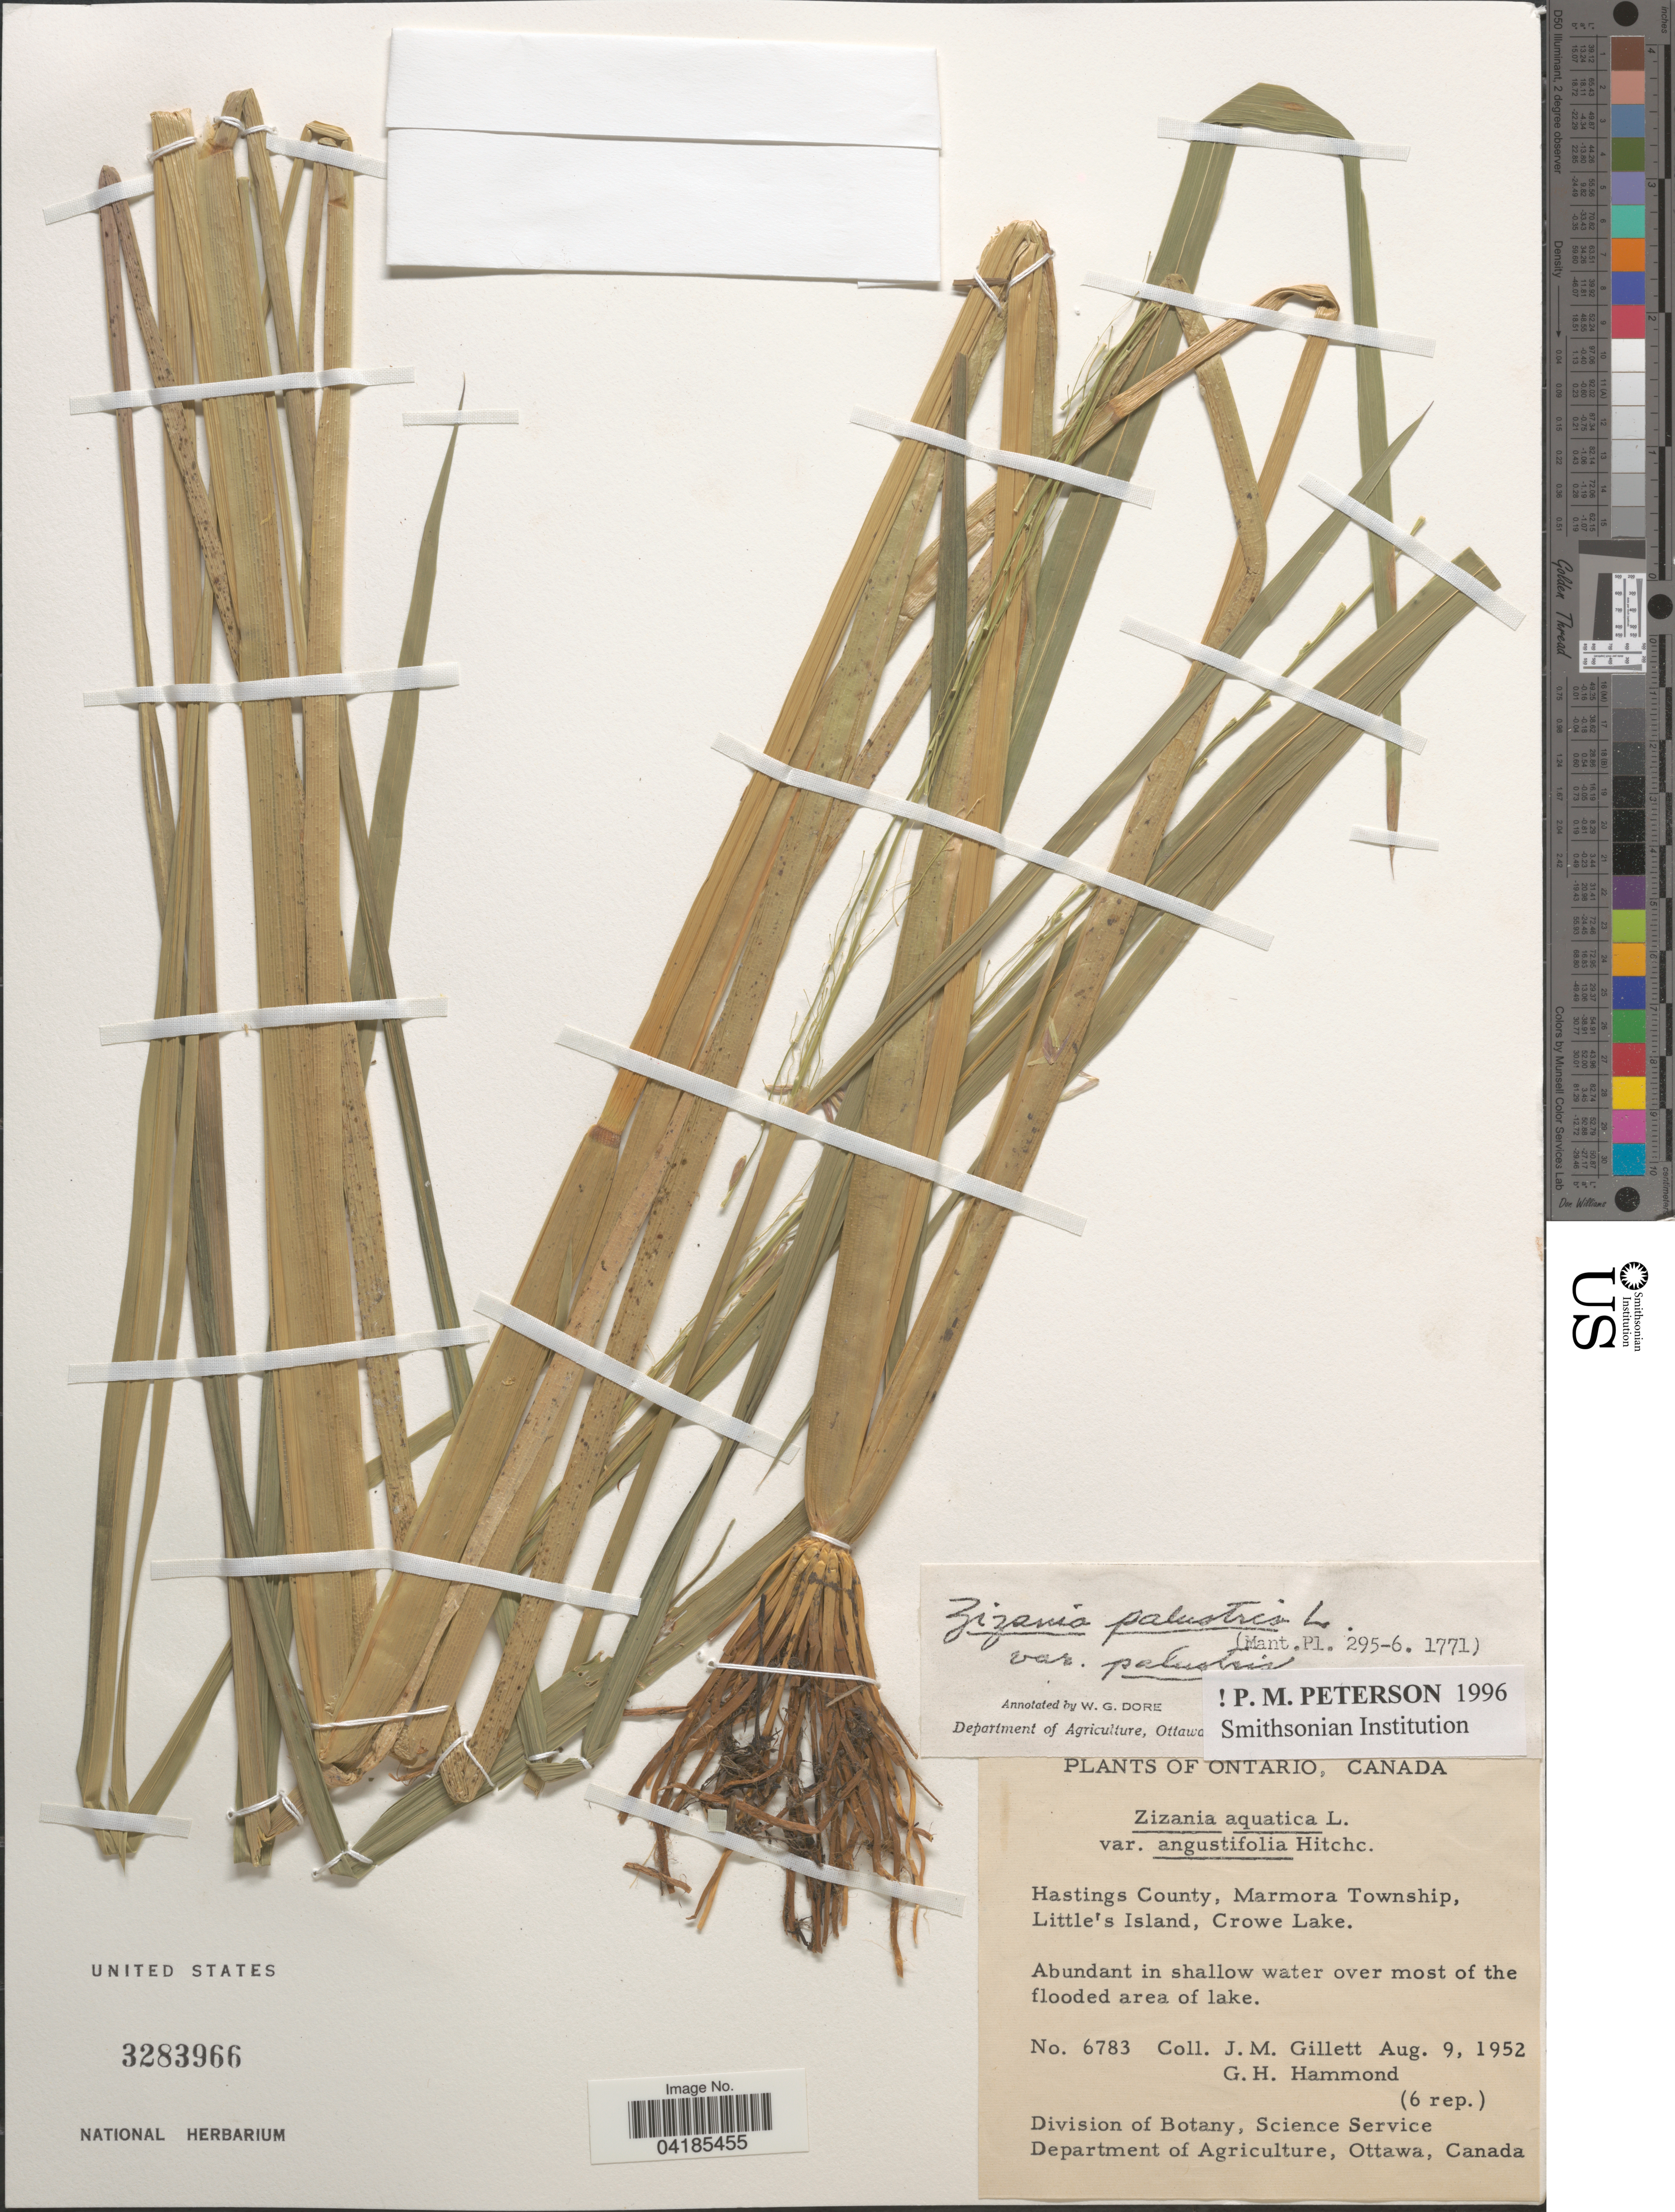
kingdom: Plantae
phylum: Tracheophyta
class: Liliopsida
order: Poales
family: Poaceae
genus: Zizania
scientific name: Zizania palustris var. palustris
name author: L.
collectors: J. M. Gillett & G. Hammond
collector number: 6783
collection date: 1952-08-09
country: Canada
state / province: Ontario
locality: Hastings County, Marmora Township, Little's Island, Crowe Lake.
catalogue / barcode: US 3283966